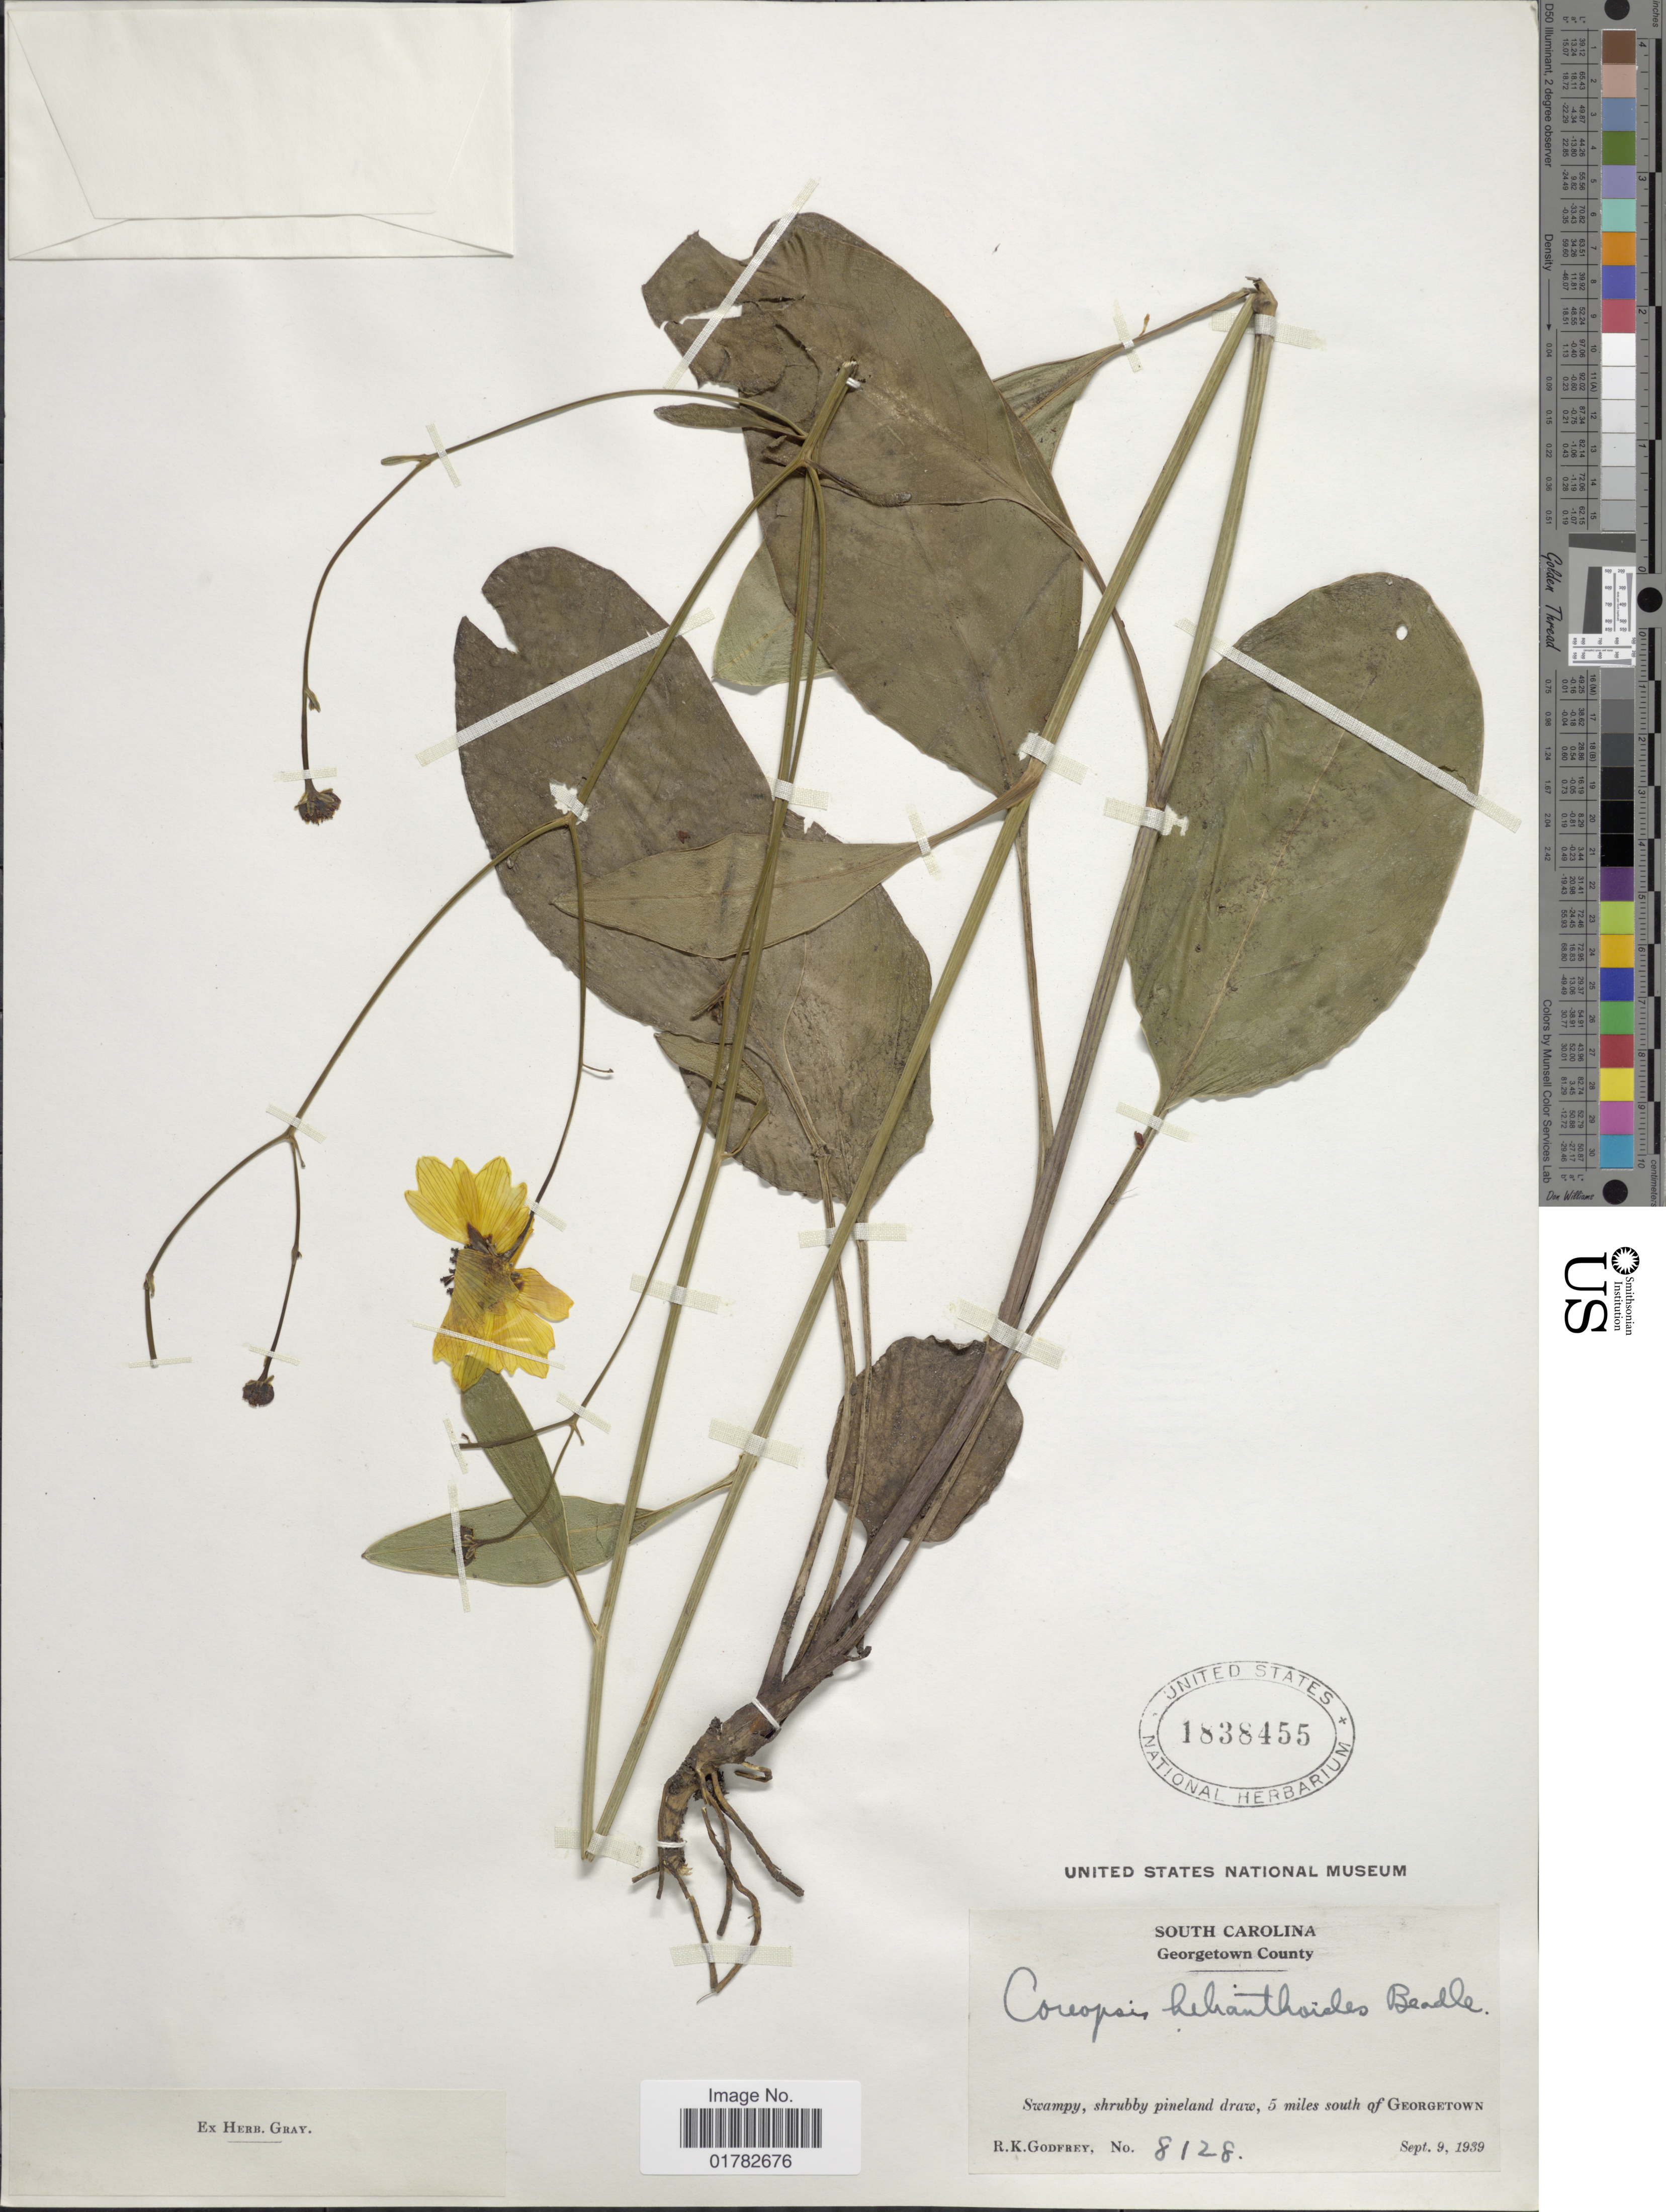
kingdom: Plantae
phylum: Tracheophyta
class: Magnoliopsida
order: Asterales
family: Asteraceae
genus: Coreopsis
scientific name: Coreopsis helianthoides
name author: Beadle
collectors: R. K. Godfrey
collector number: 8128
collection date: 1939-09-09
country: United States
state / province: South Carolina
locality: Georgetown County, Swampy, shrubby pineland draw, 5 miles south of Georgetown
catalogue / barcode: US 1838455